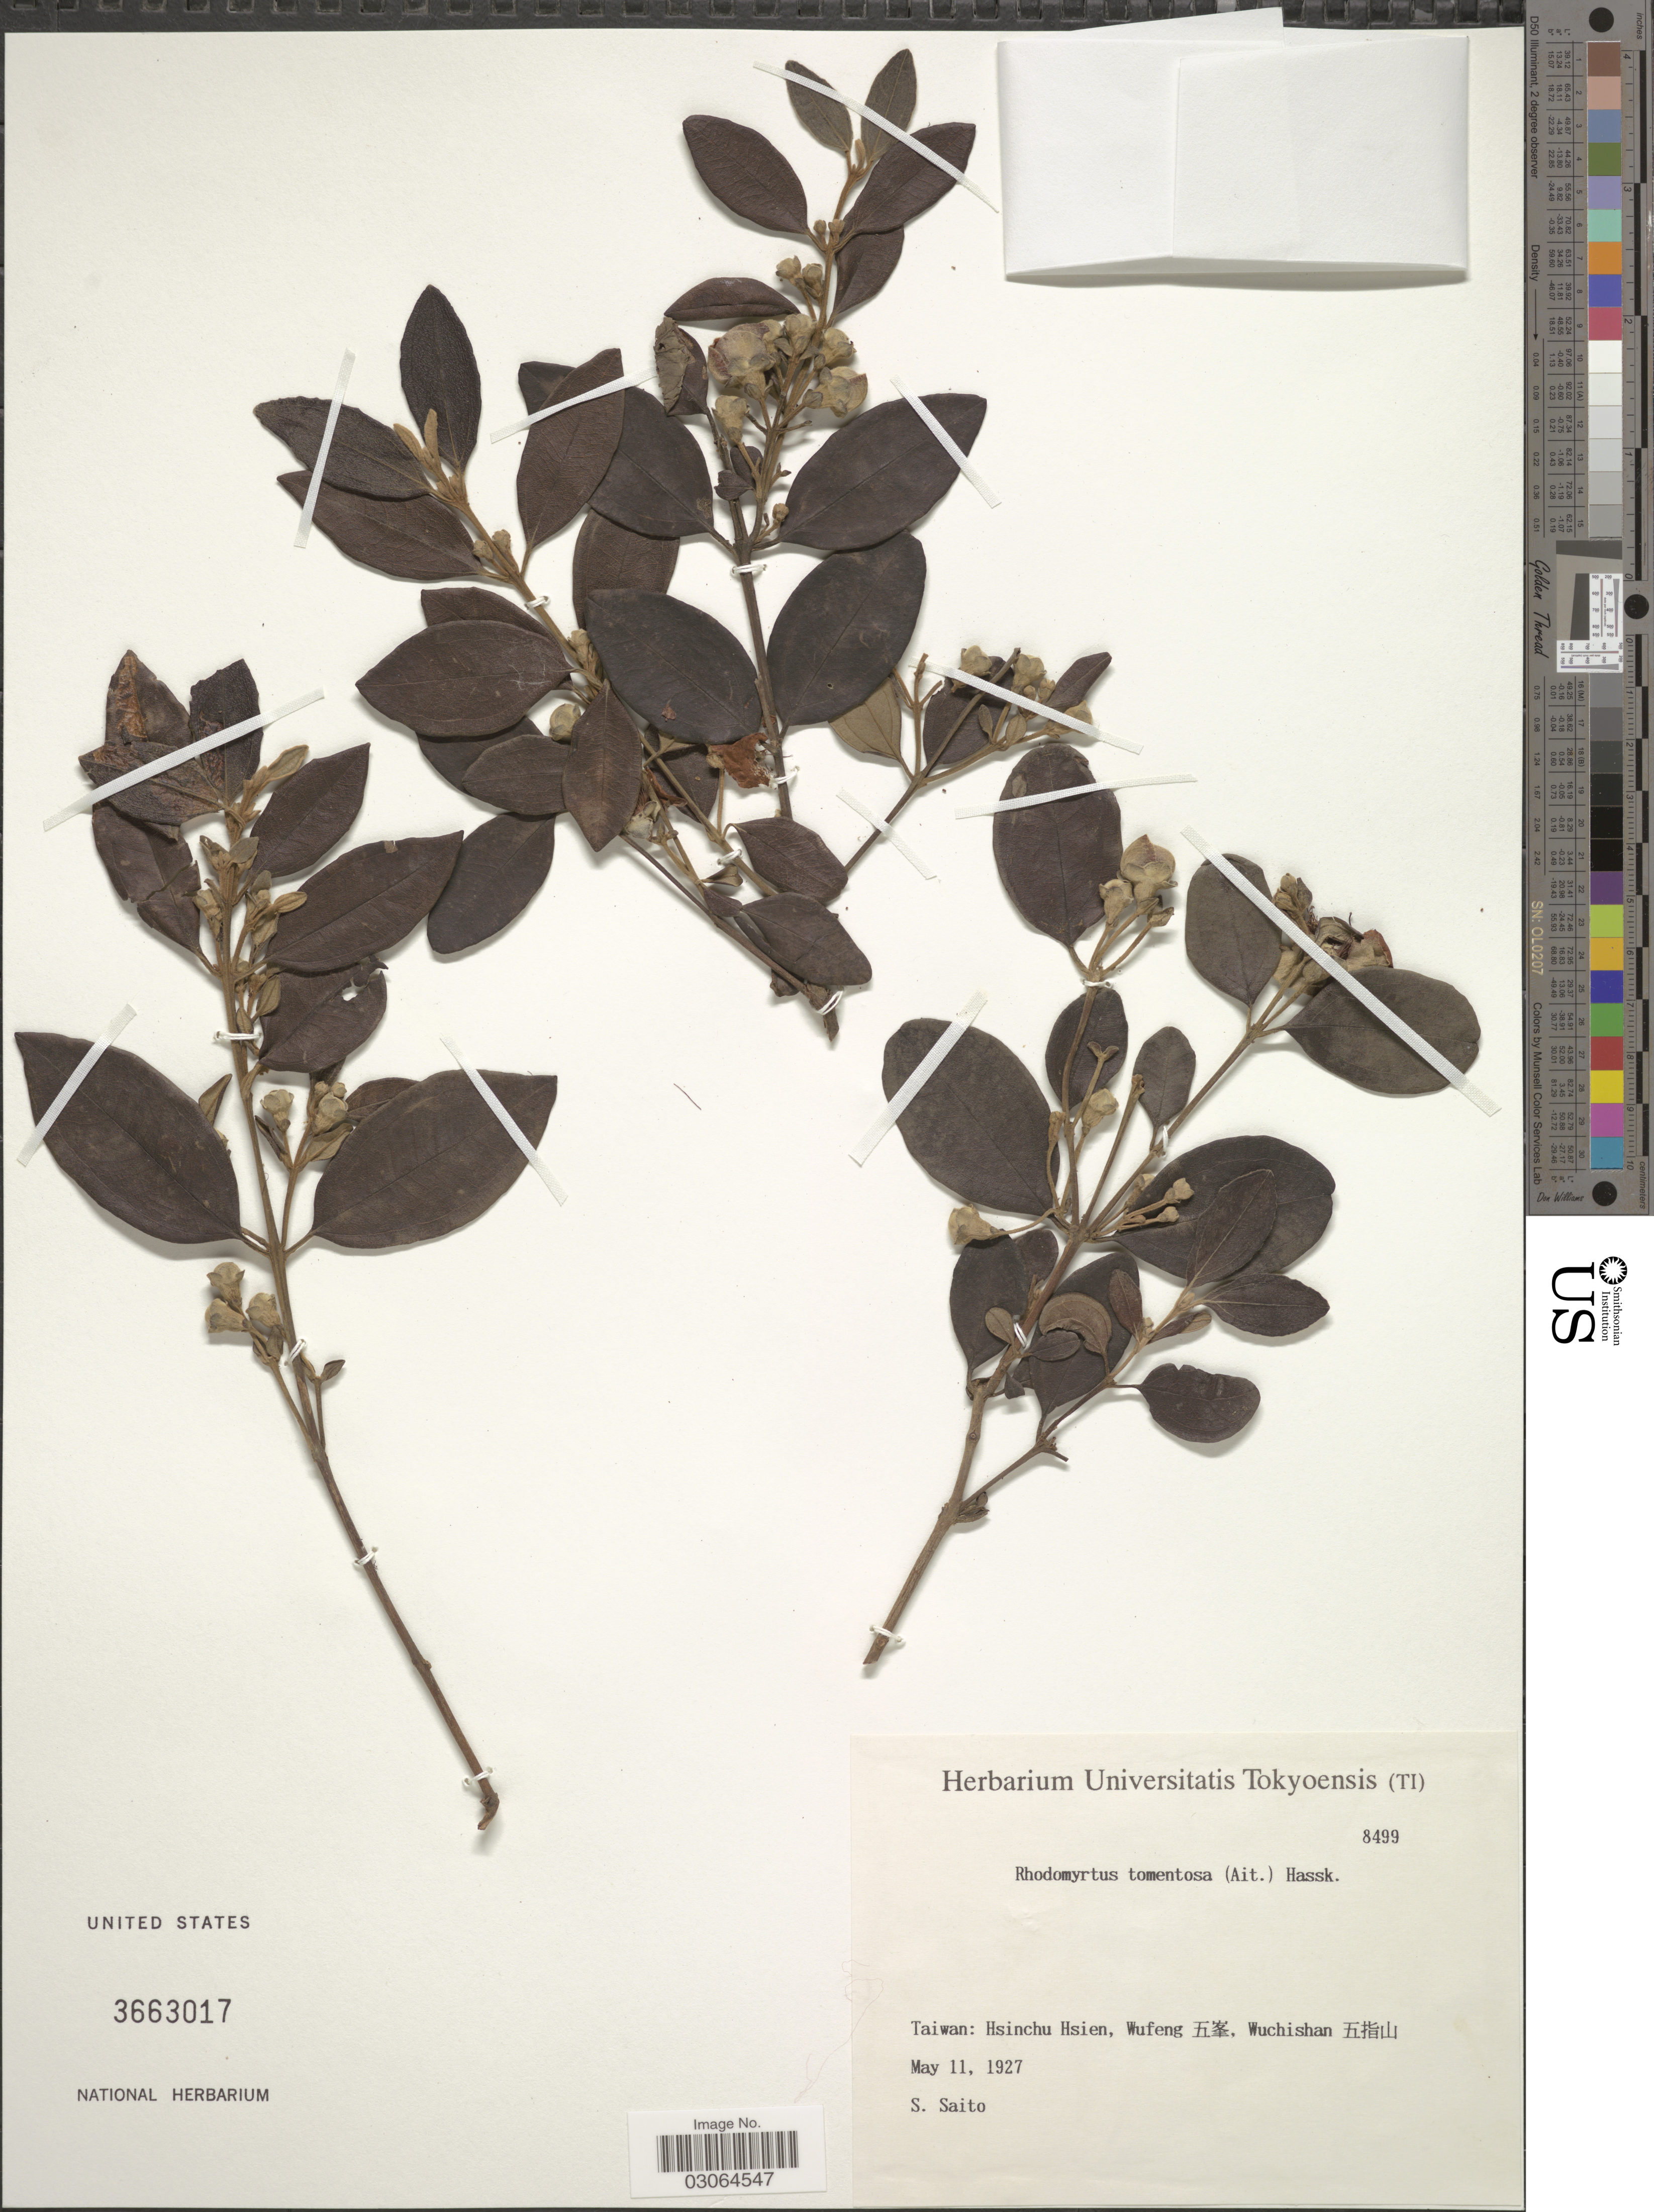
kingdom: Plantae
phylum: Tracheophyta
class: Magnoliopsida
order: Myrtales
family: Myrtaceae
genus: Rhodomyrtus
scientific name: Rhodomyrtus tomentosa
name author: (Aiton) Hassk.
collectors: S. Saito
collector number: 8499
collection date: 1927-05-11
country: Taiwan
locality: Hsinchu Hsien, Wufeng X, Wuchishan X.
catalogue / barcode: US 3663017